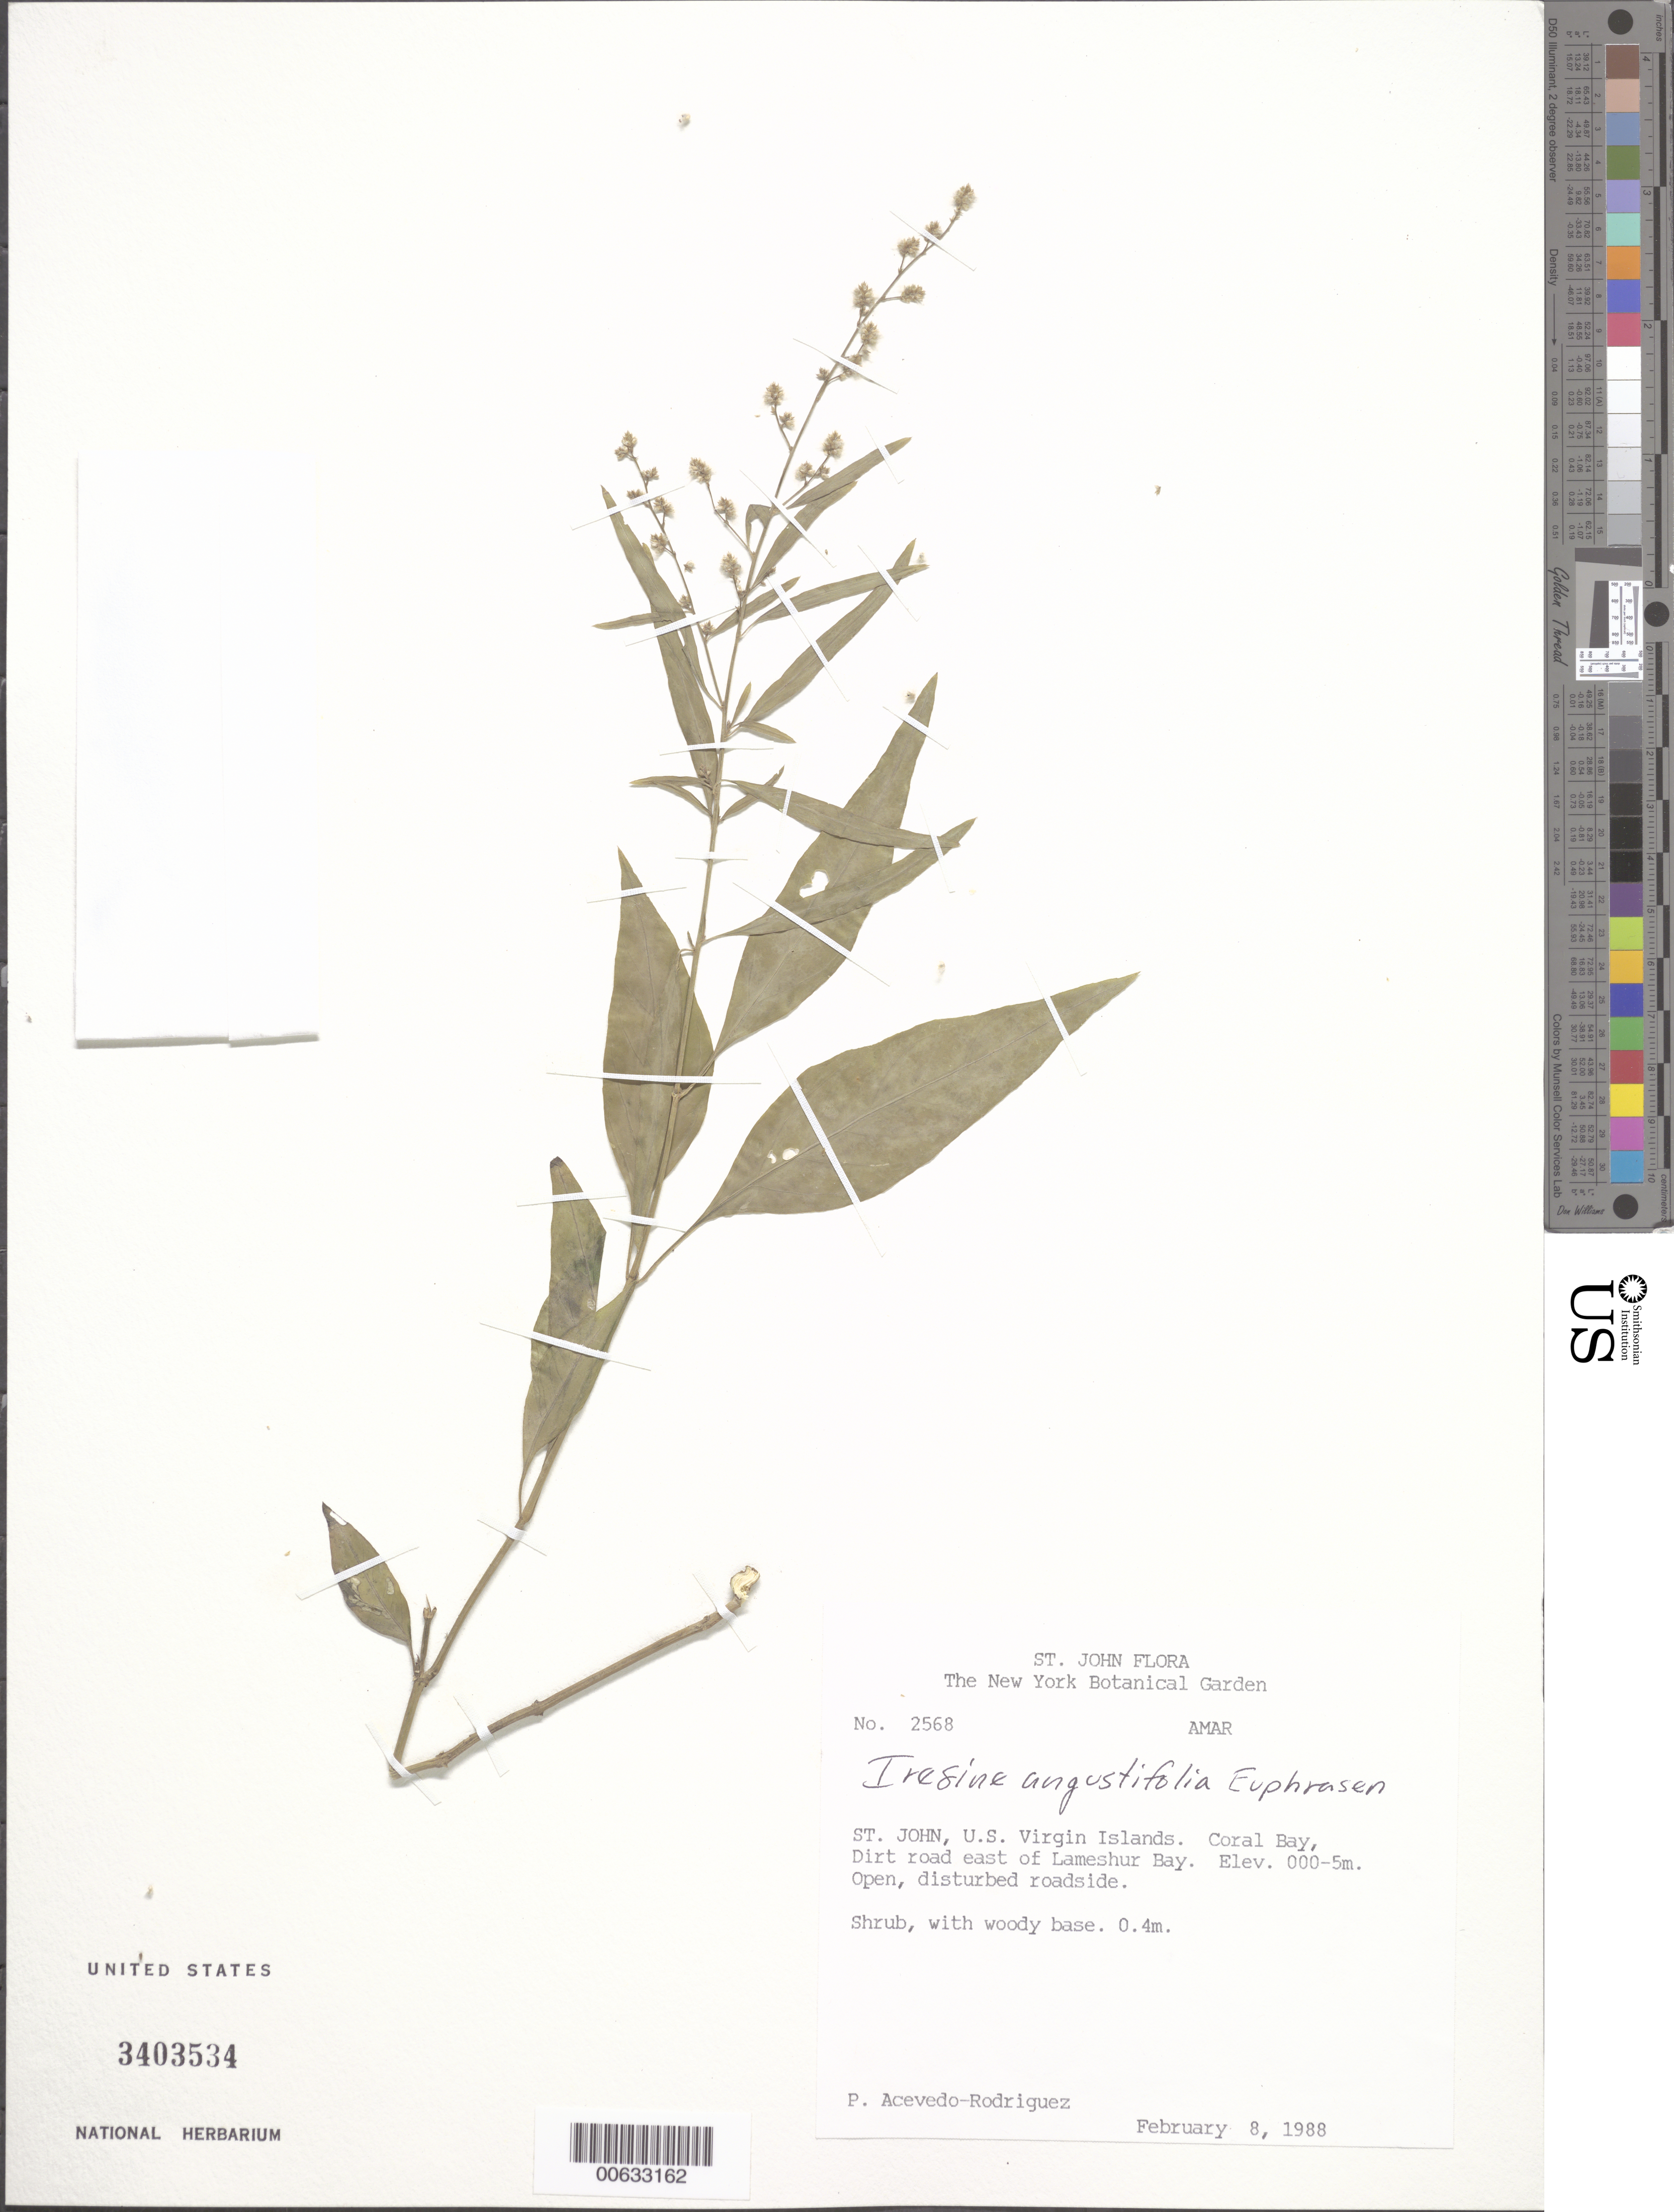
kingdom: Plantae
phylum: Tracheophyta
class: Magnoliopsida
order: Caryophyllales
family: Amaranthaceae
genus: Iresine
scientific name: Iresine angustifolia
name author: Euphrasén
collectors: P. Acevedo-Rodr.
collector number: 2568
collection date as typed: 08 Feb 1988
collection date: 1988-02-08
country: U.S. Virgin Islands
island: St. John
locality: Dirt road east of Lameshur Bay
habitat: Open, disturbed roadside.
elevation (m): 0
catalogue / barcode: US 3403534